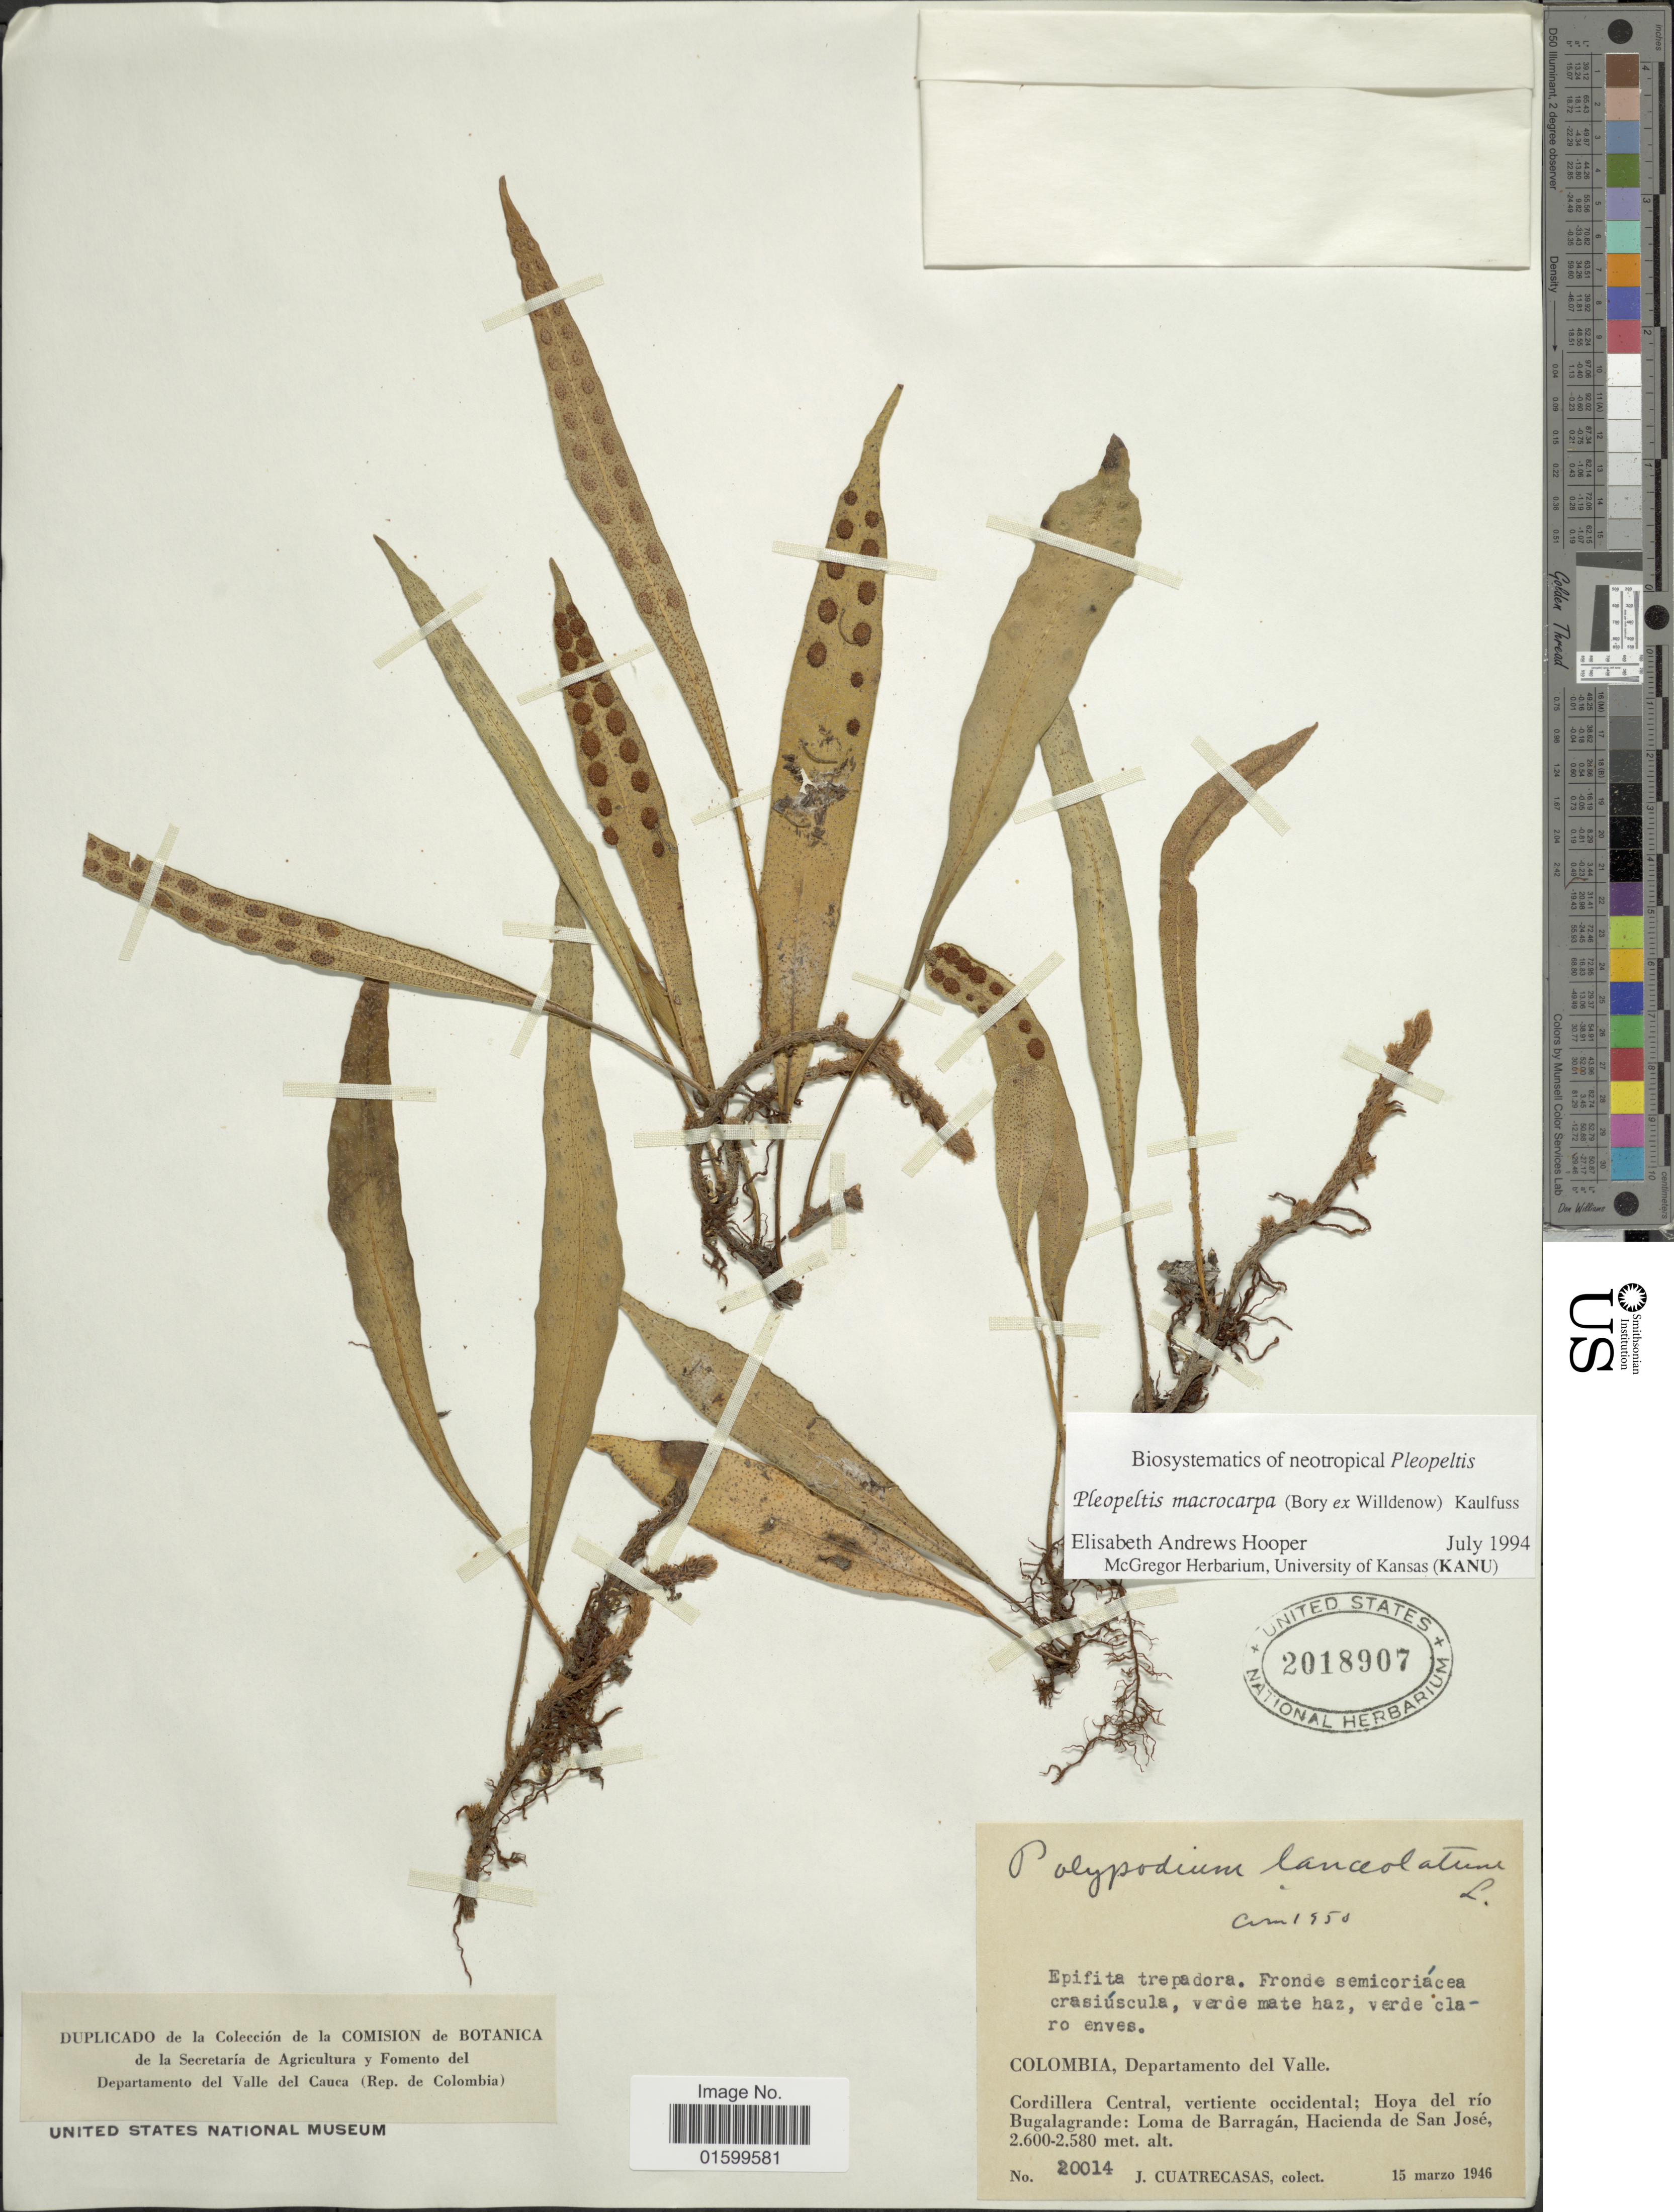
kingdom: Plantae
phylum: Tracheophyta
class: Polypodiopsida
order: Polypodiales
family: Polypodiaceae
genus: Pleopeltis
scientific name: Pleopeltis macrocarpa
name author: (Bory ex Willd.) Kaulf.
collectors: J. Cuatrecasas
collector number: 20014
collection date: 1946-03-15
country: Colombia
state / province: Valle del Cauca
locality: Departamento del Valle, Cordillera Central, vertiente occidental; Hoya del rio Bugalagrande: Loma de Barragan, Hacienda de San Jose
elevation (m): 2580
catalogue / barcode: US 2018907